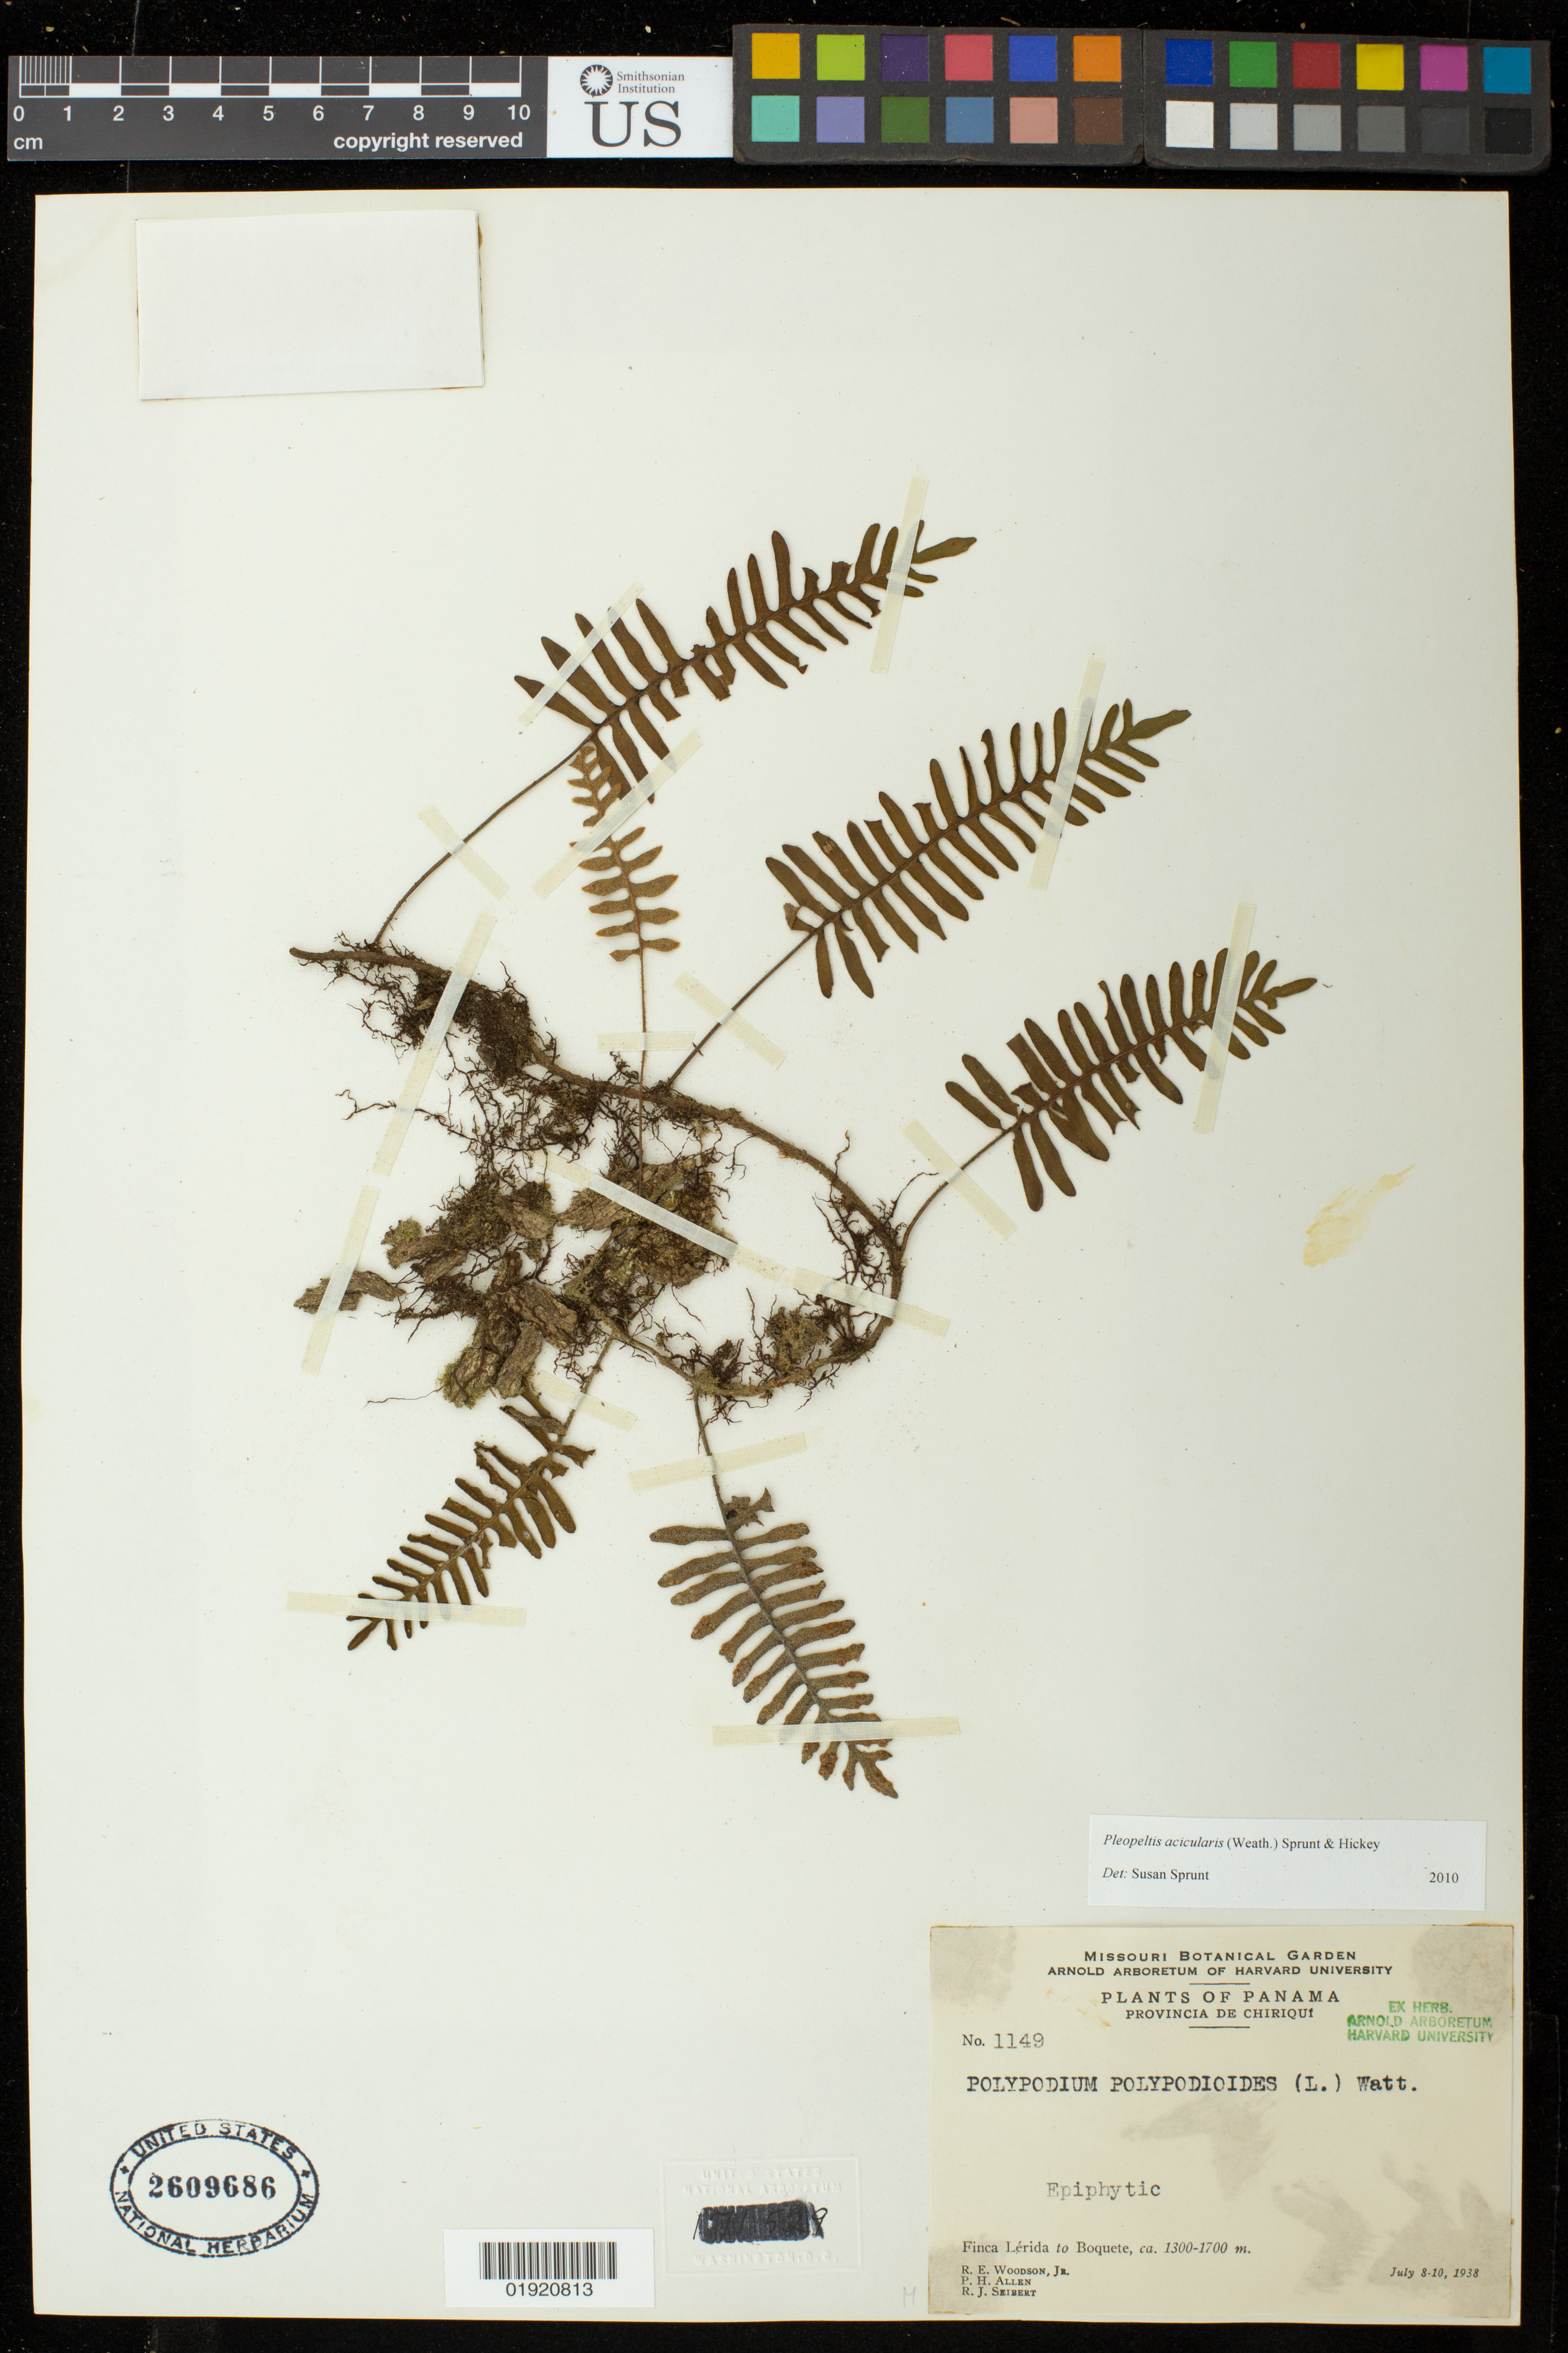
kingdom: Plantae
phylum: Tracheophyta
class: Polypodiopsida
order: Polypodiales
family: Polypodiaceae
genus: Pleopeltis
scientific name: Pleopeltis acicularis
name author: (Weath.) A.R. Sm. & Krömer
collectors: R. E. Woodson, P. H. Allen & R. J. Seibert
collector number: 1149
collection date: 1938-07-08/1938-07-10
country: Panama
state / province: Chiriqui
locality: Panama. Provincia de Quiriqui. Finca Lerida to Boquete.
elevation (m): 1300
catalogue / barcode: US 2609686